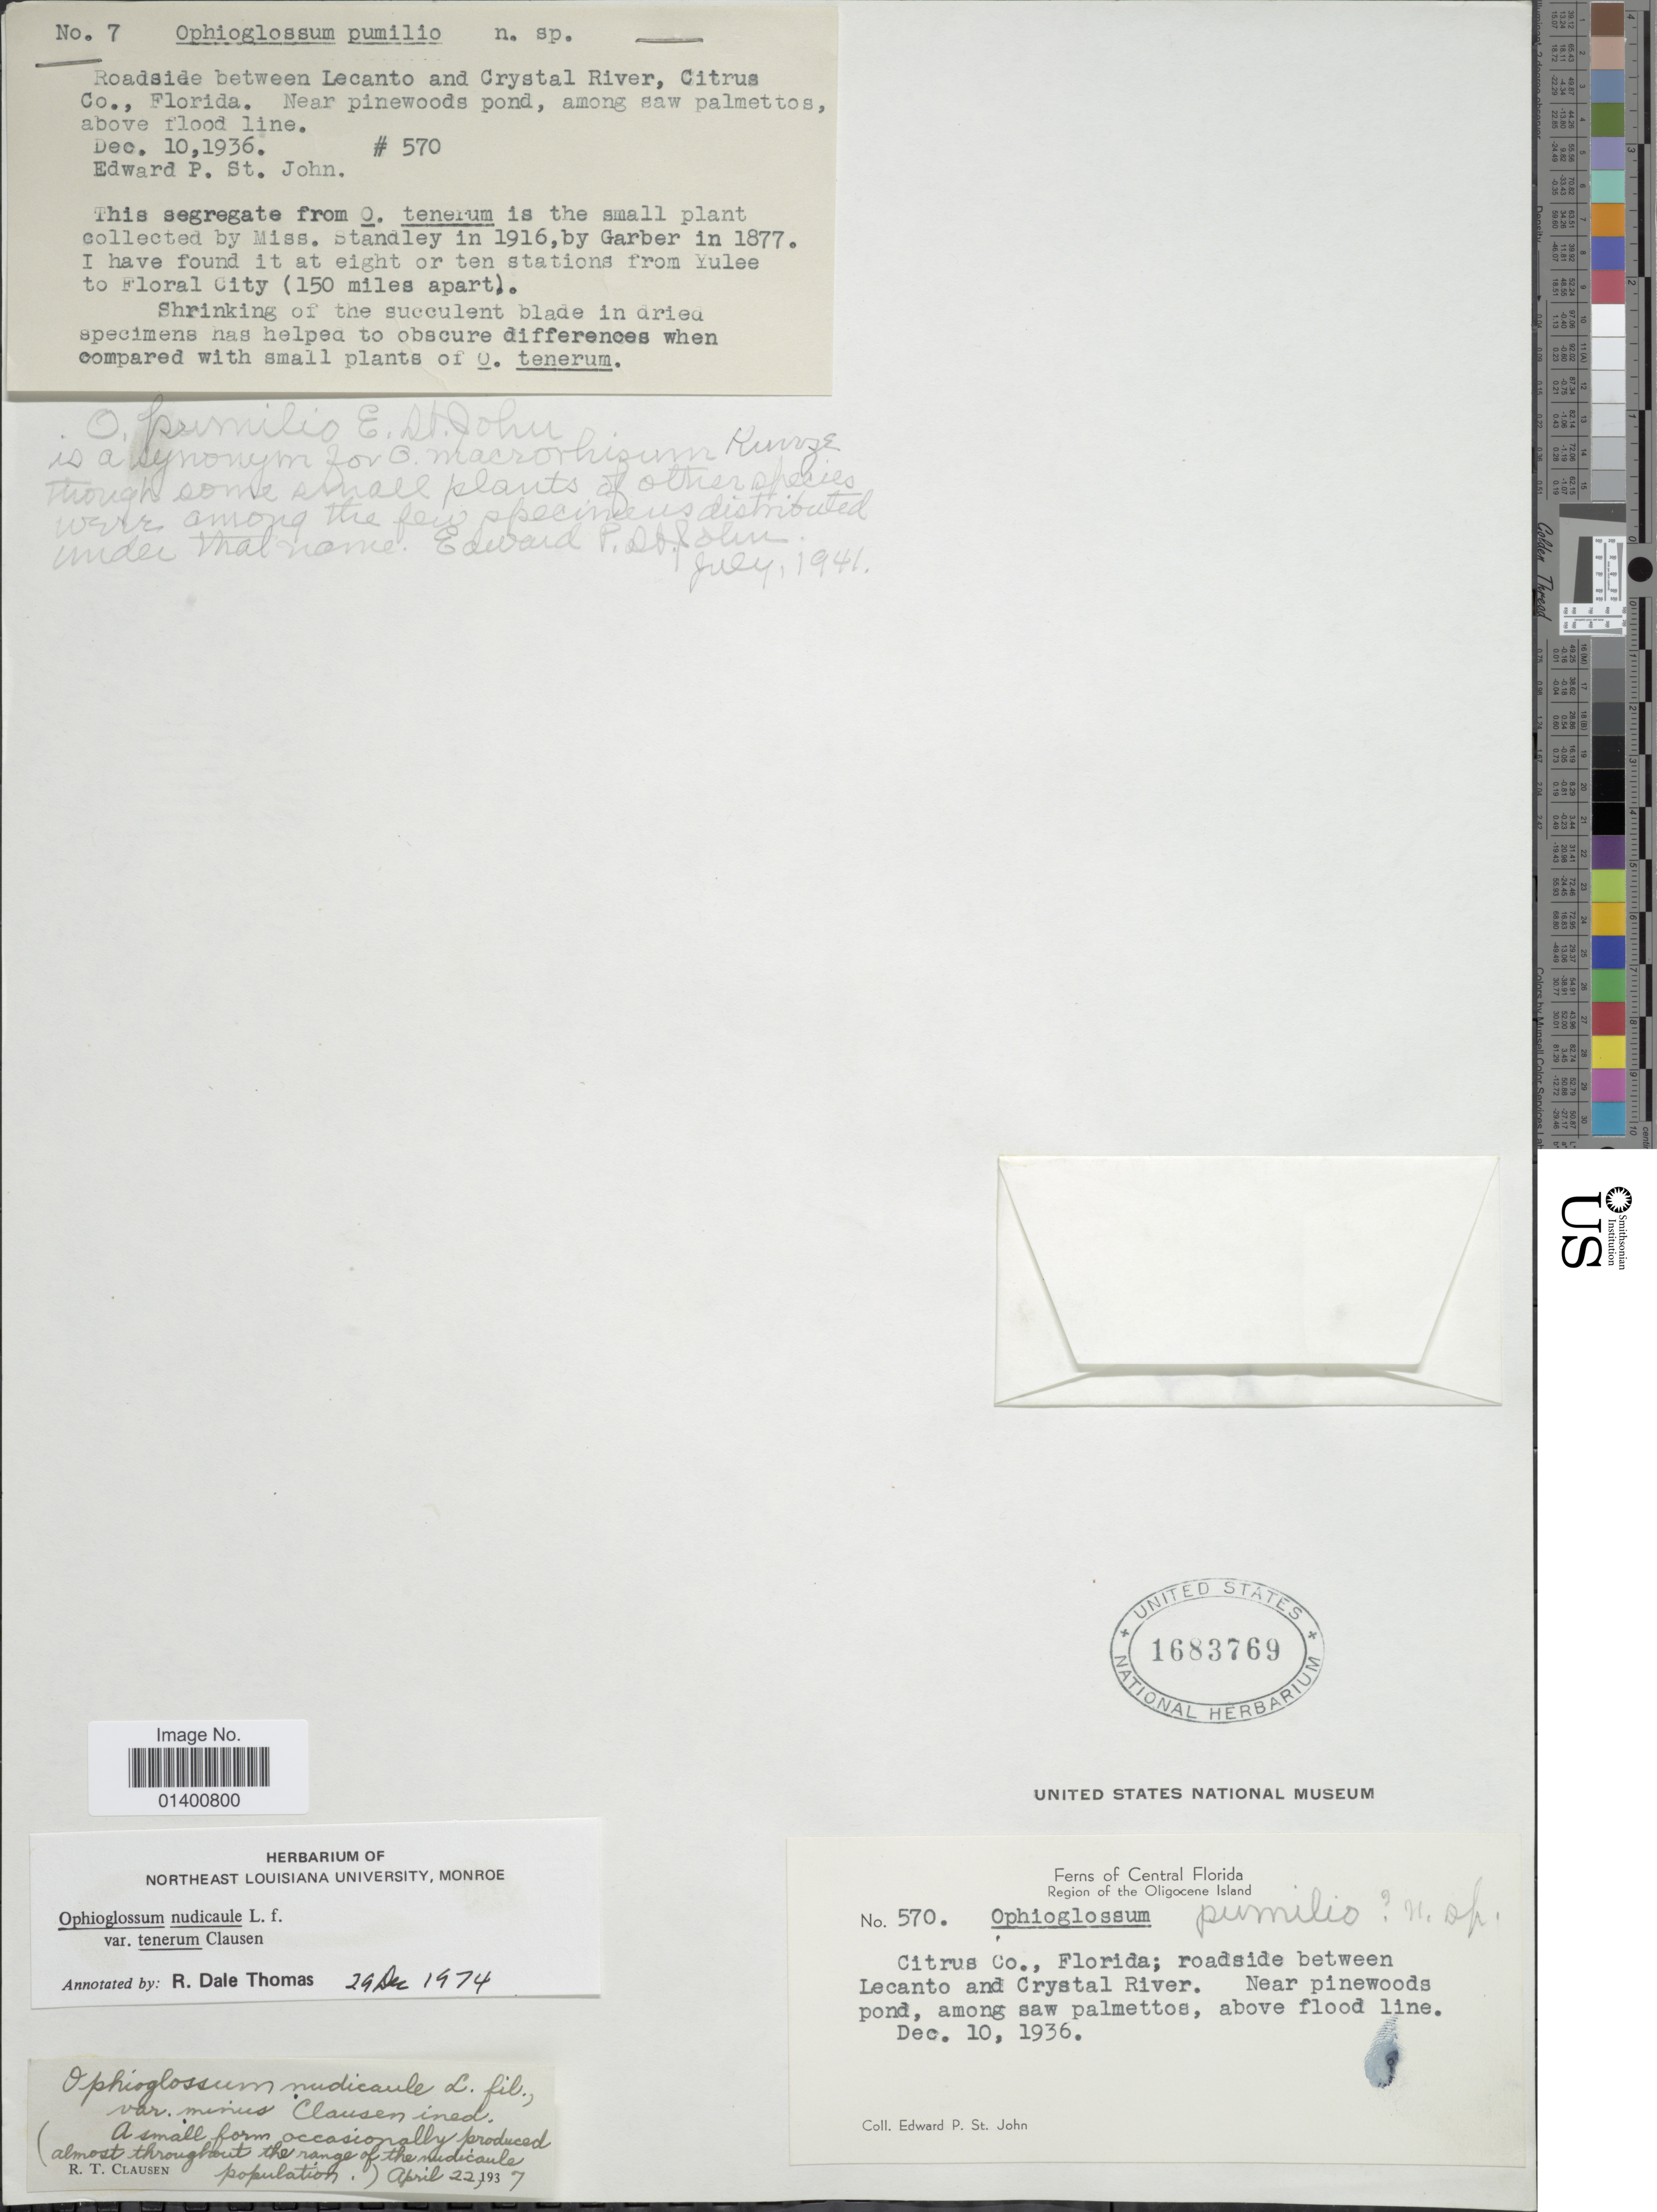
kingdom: Plantae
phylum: Tracheophyta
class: Polypodiopsida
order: Ophioglossales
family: Ophioglossaceae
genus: Ophioglossum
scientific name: Ophioglossum nudicaule var. tenerum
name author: (Mett. ex Prantl) R.T. Clausen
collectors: E. P. St. John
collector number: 570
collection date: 1936-12-10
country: United States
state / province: Florida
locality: Central Florida, Region of the Oligocene island, Citrus Co, roadside between Lecanto and Crystal River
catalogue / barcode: US 1683769